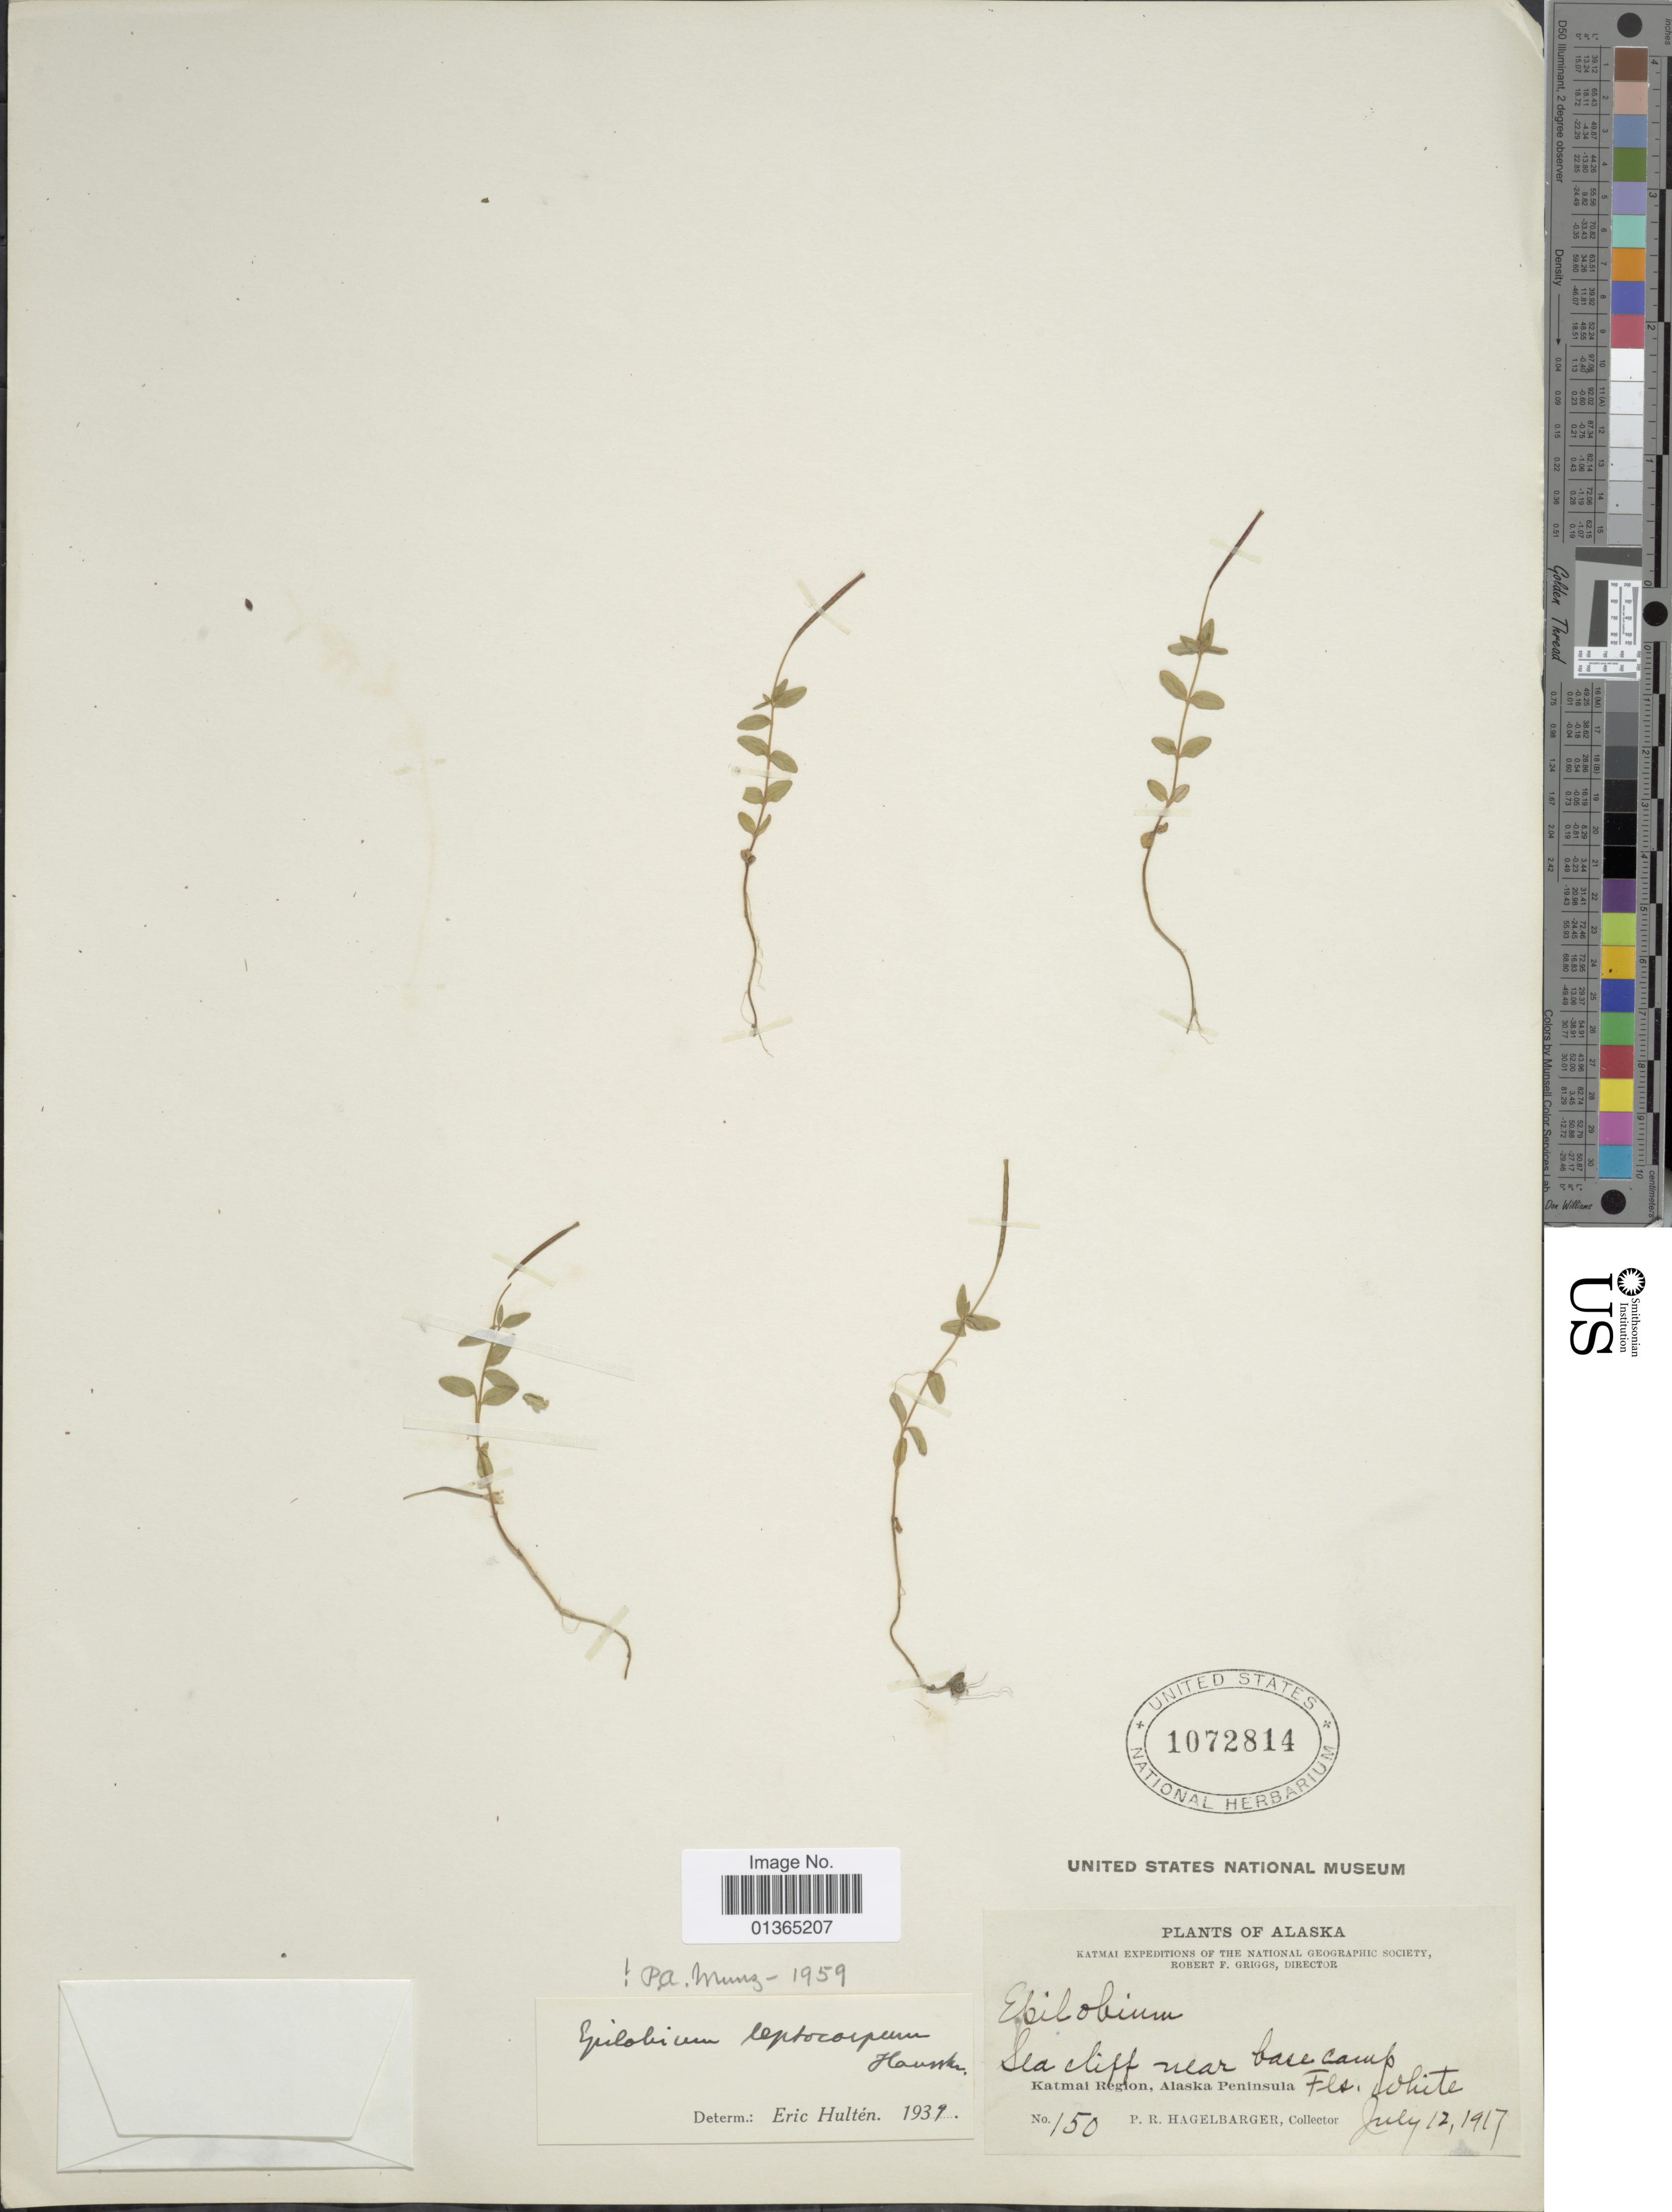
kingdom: Plantae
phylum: Tracheophyta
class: Magnoliopsida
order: Myrtales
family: Onagraceae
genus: Epilobium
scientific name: Epilobium leptocarpum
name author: Hausskn.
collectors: P. Hagelbarger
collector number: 150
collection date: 1917-07-12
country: United States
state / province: Alaska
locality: Katmai Region.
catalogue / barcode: US 1072814